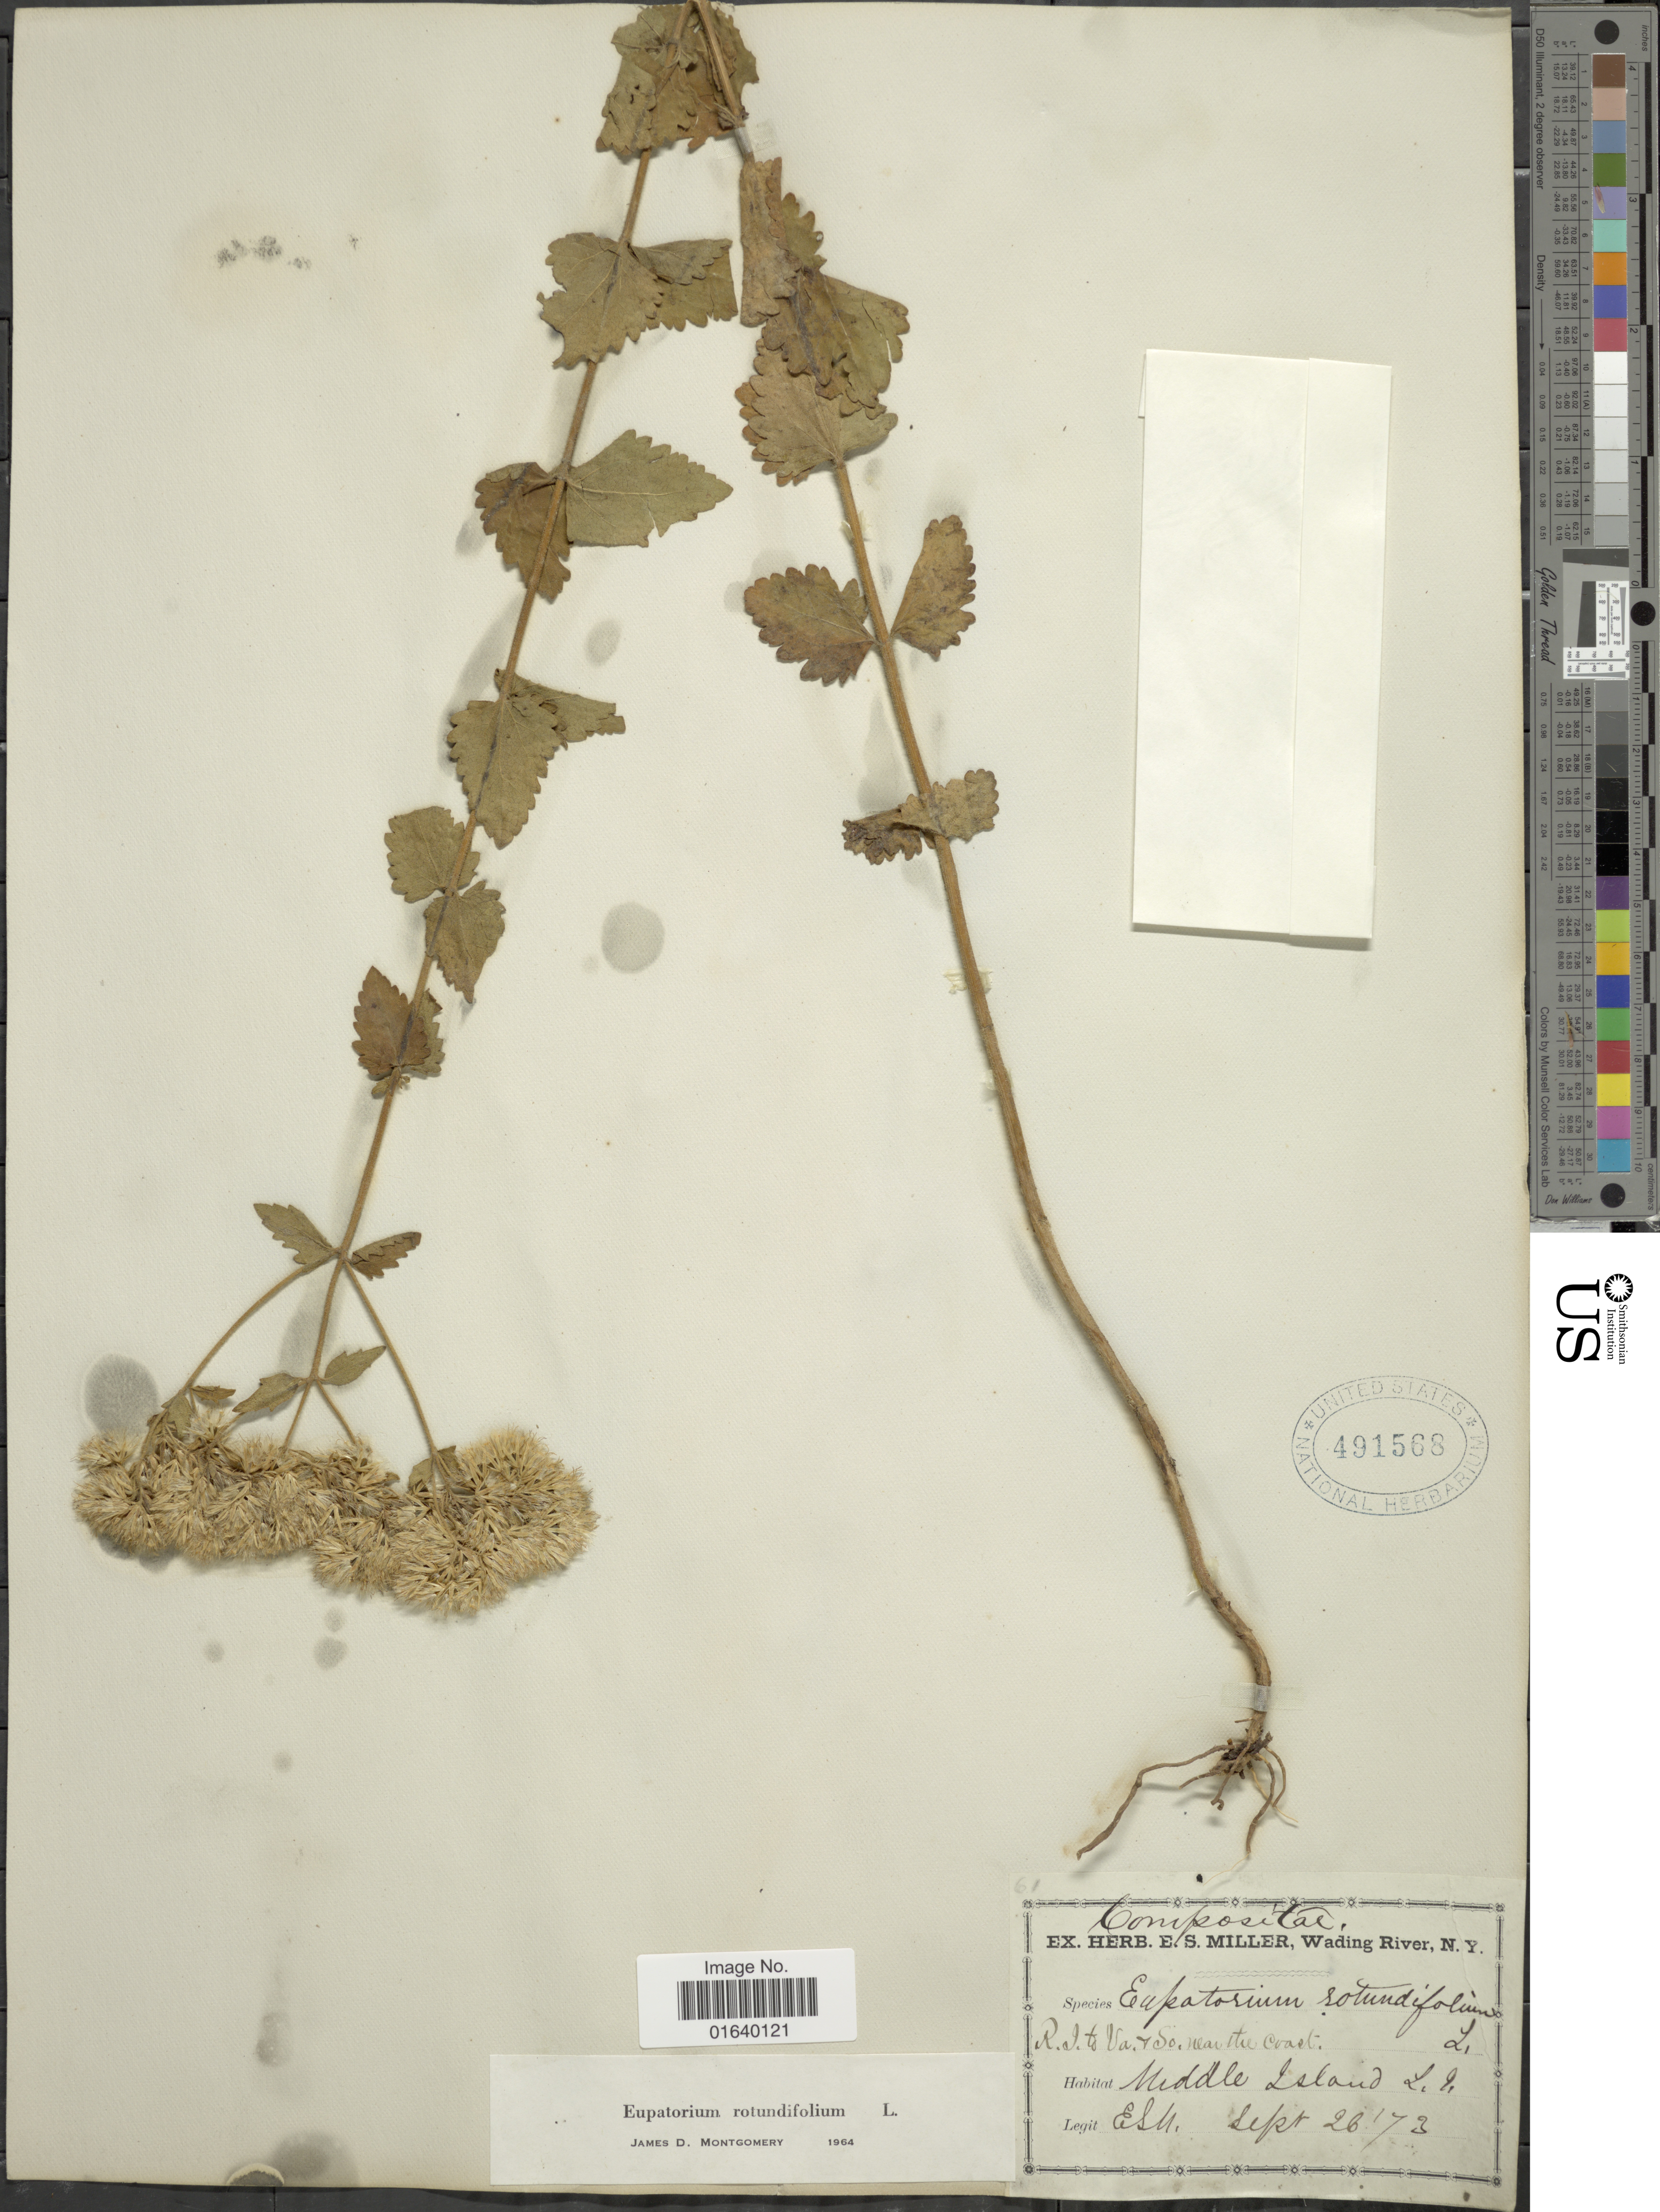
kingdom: Plantae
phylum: Tracheophyta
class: Magnoliopsida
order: Asterales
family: Asteraceae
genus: Eupatorium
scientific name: Eupatorium rotundifolium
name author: L.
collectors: E. S. Miller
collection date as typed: Transcribed d/m/y: 26/9/73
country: United States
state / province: New York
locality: R.J. to Va & So. near the coast, Middle Island, L. I.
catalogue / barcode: US 491568